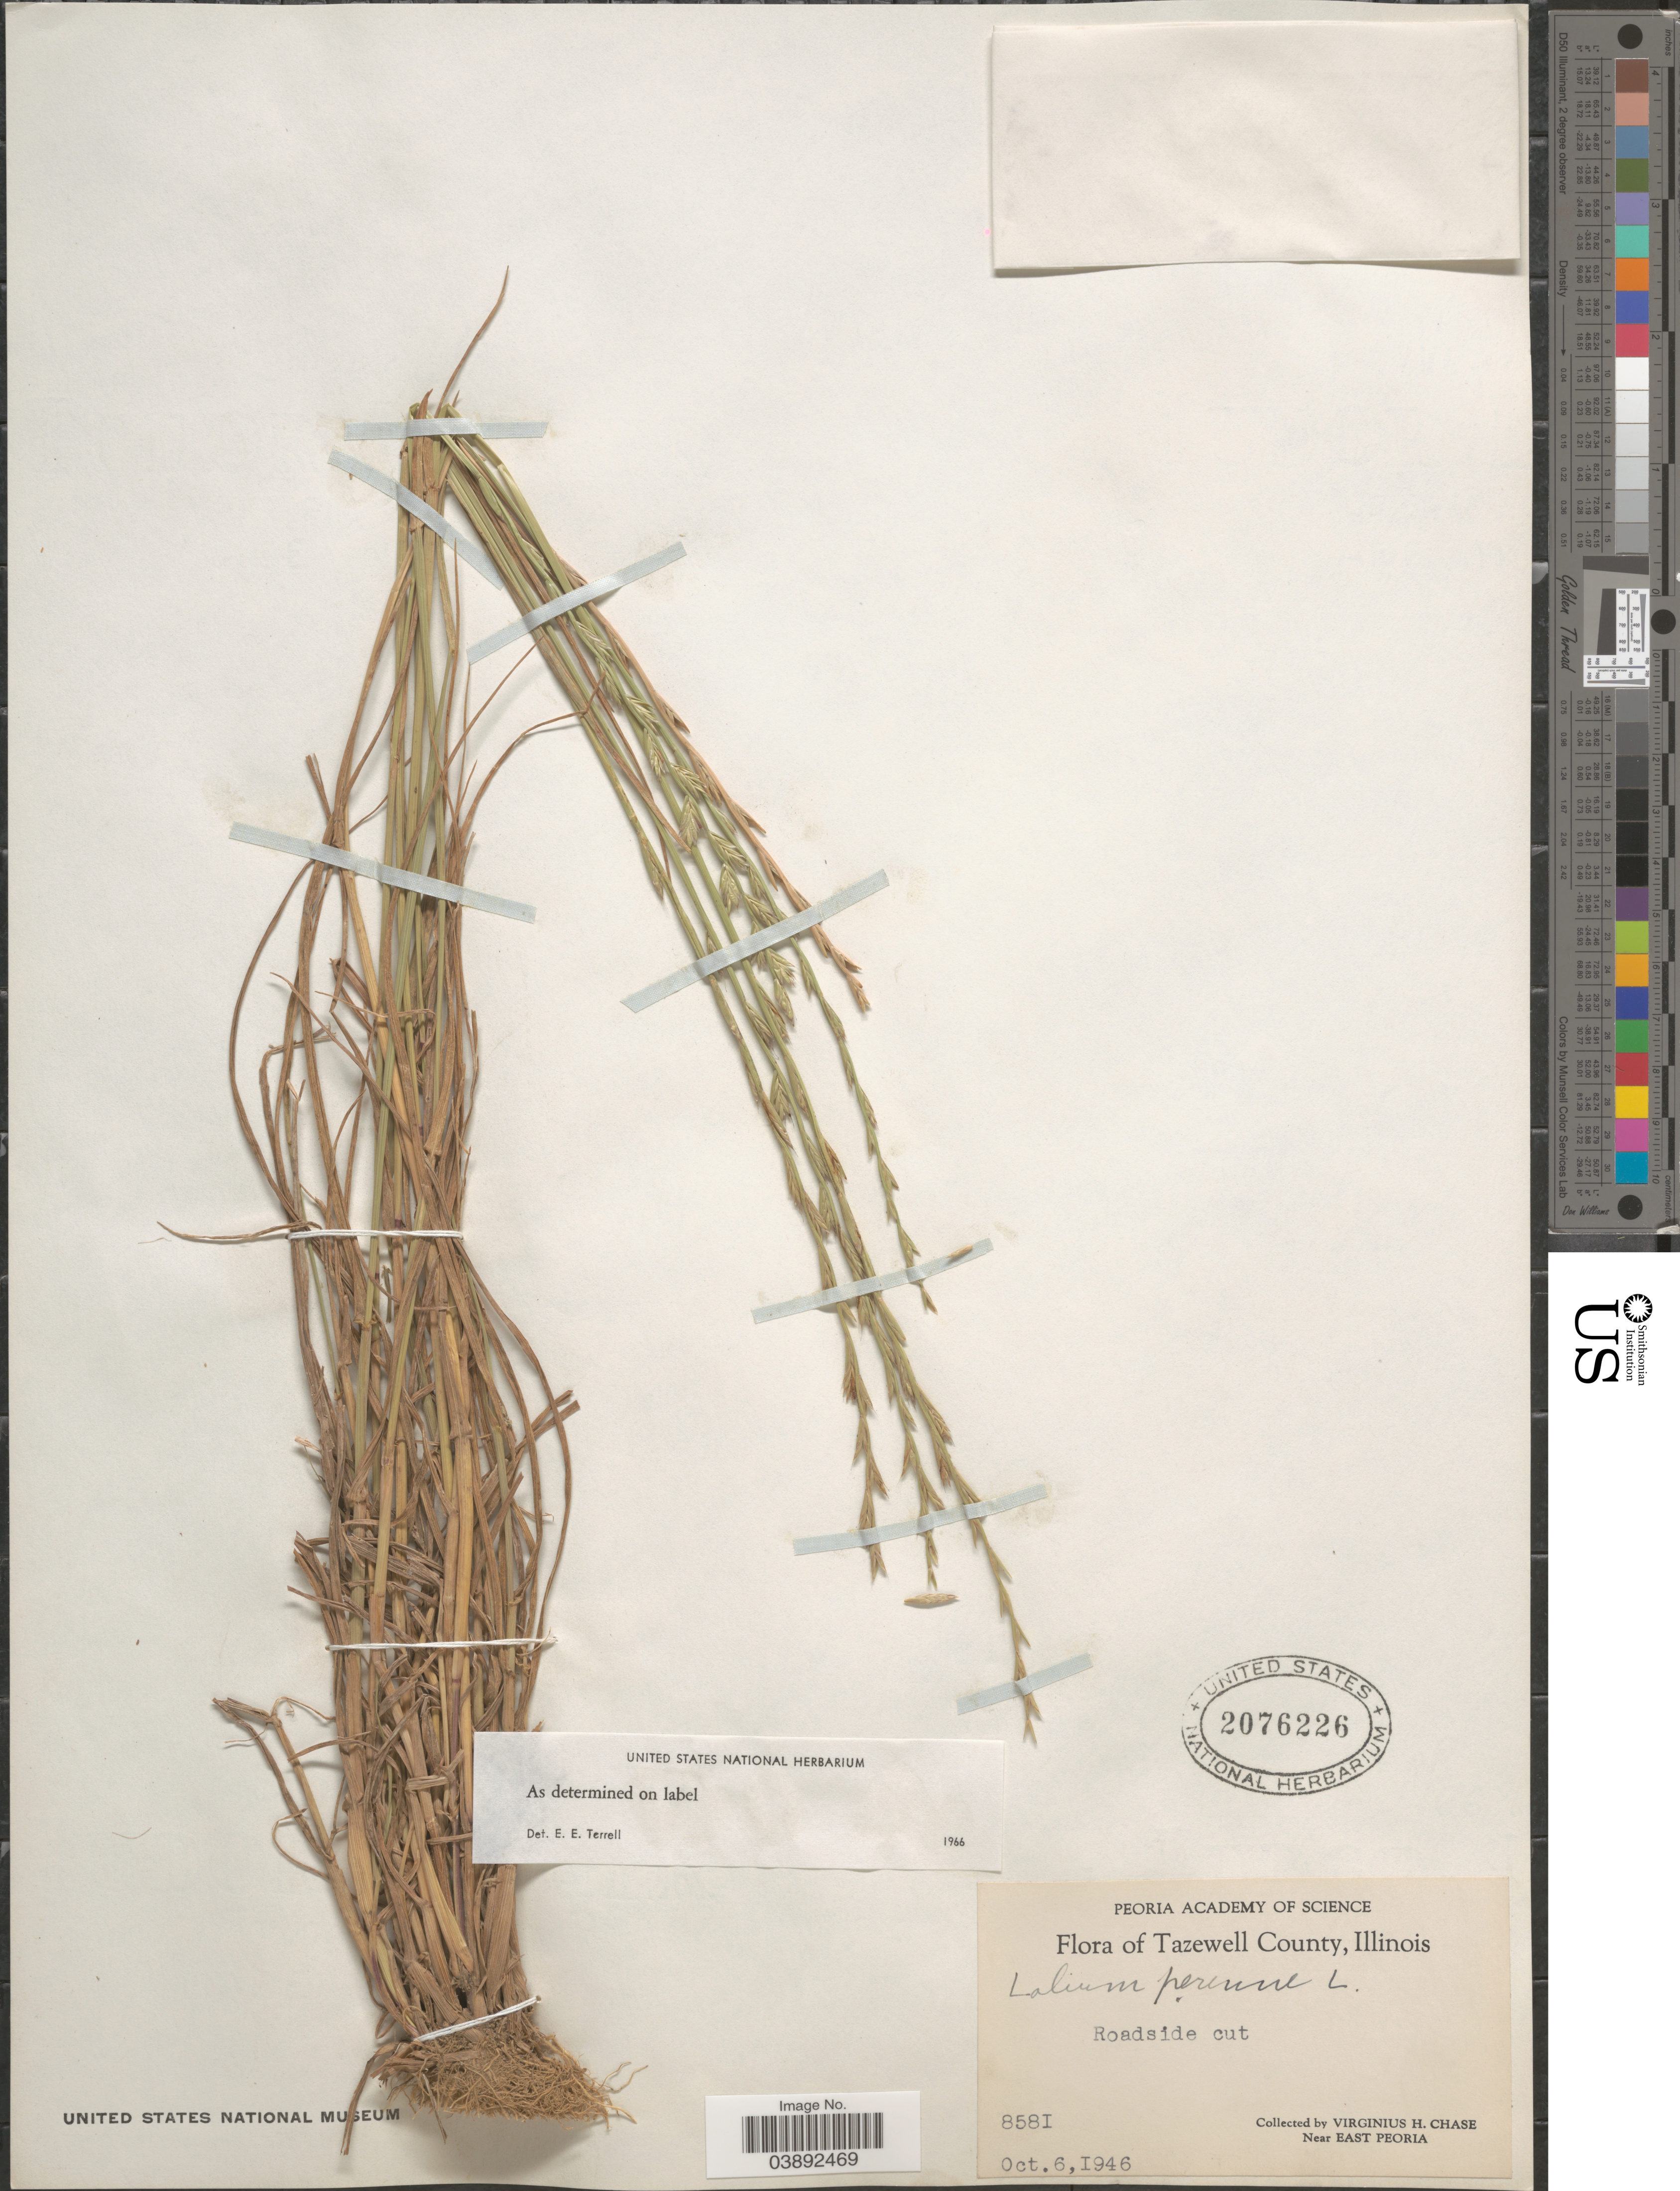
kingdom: Plantae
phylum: Tracheophyta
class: Liliopsida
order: Poales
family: Poaceae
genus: Lolium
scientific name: Lolium perenne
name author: L.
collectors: V. H. Chase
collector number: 8581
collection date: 1946-10-06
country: United States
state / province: Illinois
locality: Tazewell County. Near East Peoria.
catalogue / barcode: US 2076226